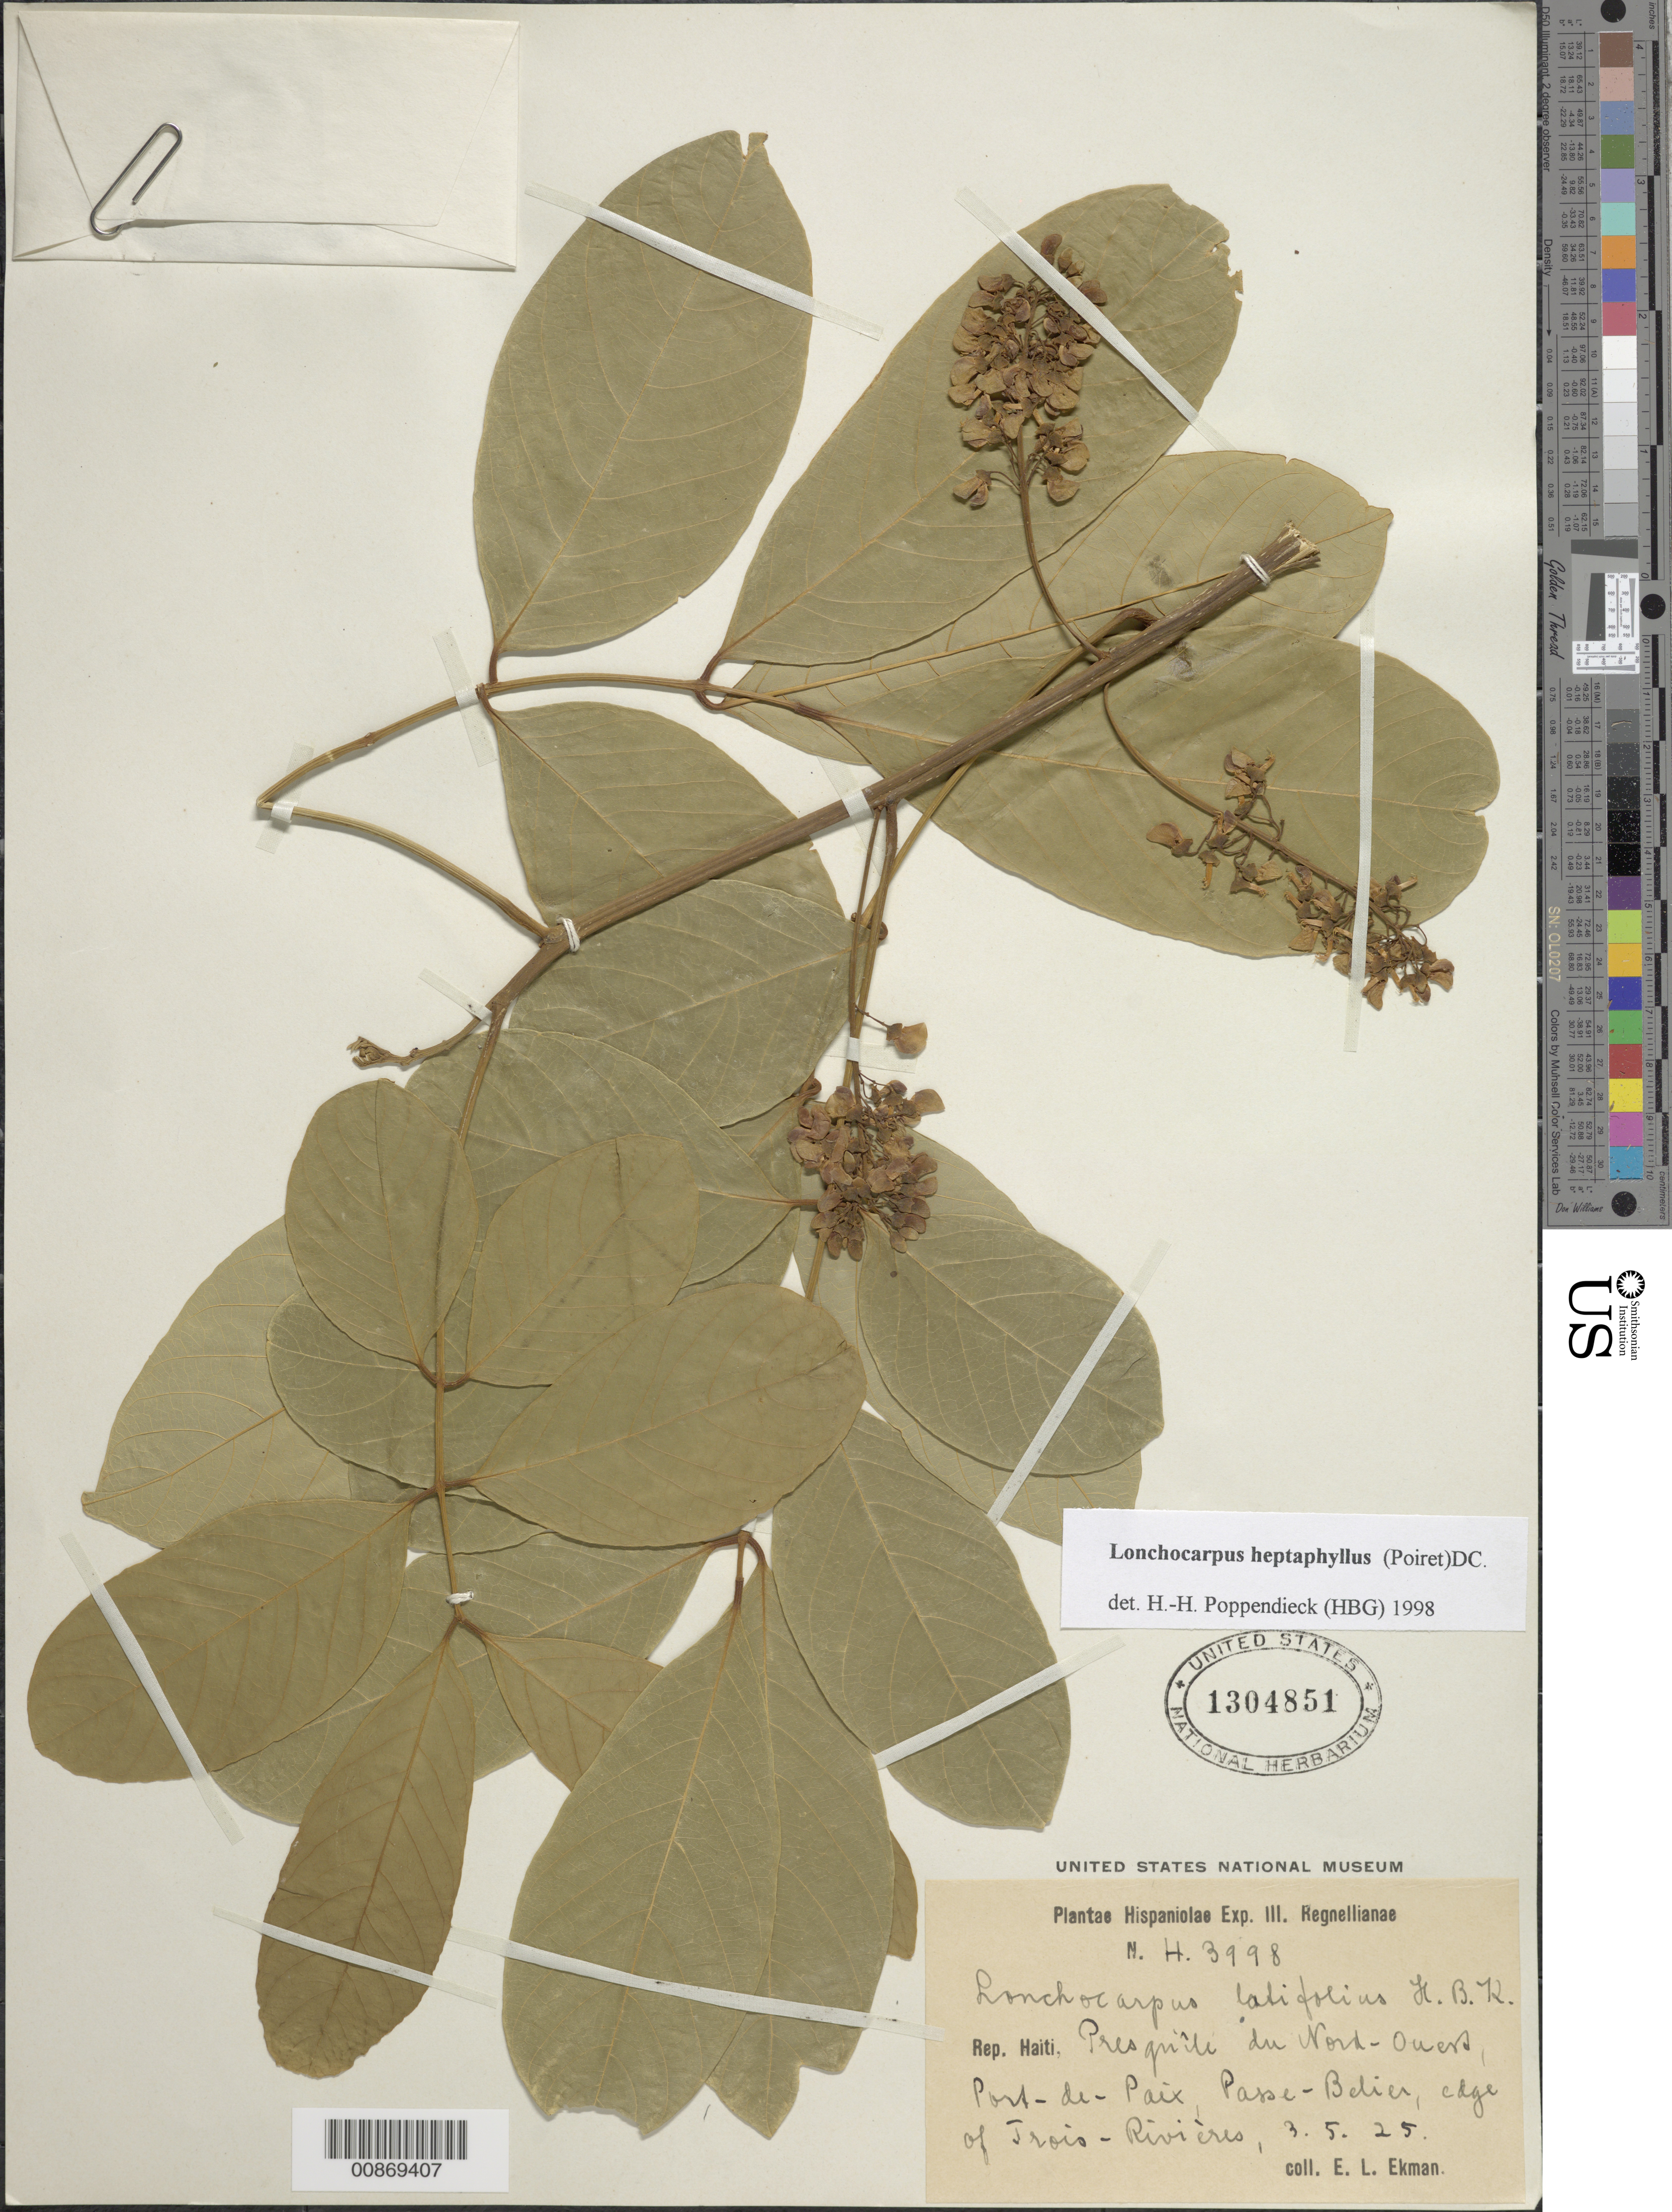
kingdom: Plantae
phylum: Tracheophyta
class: Magnoliopsida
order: Fabales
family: Fabaceae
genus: Lonchocarpus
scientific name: Lonchocarpus heptaphyllus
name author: (Poir.) DC.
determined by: Poppendieck, H.-H., (HBG), Institut fur Allgemeine Botanik und Botanischer Garten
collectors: E. L. Ekman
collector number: H 3998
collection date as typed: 03 May 1925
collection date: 1925-05-03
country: Haiti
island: Hispaniola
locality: Presqu'île du Nord-Ouest, Port-de-Paix, Passe-Belier, edge of Trois-Rivières.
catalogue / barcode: US 1304851